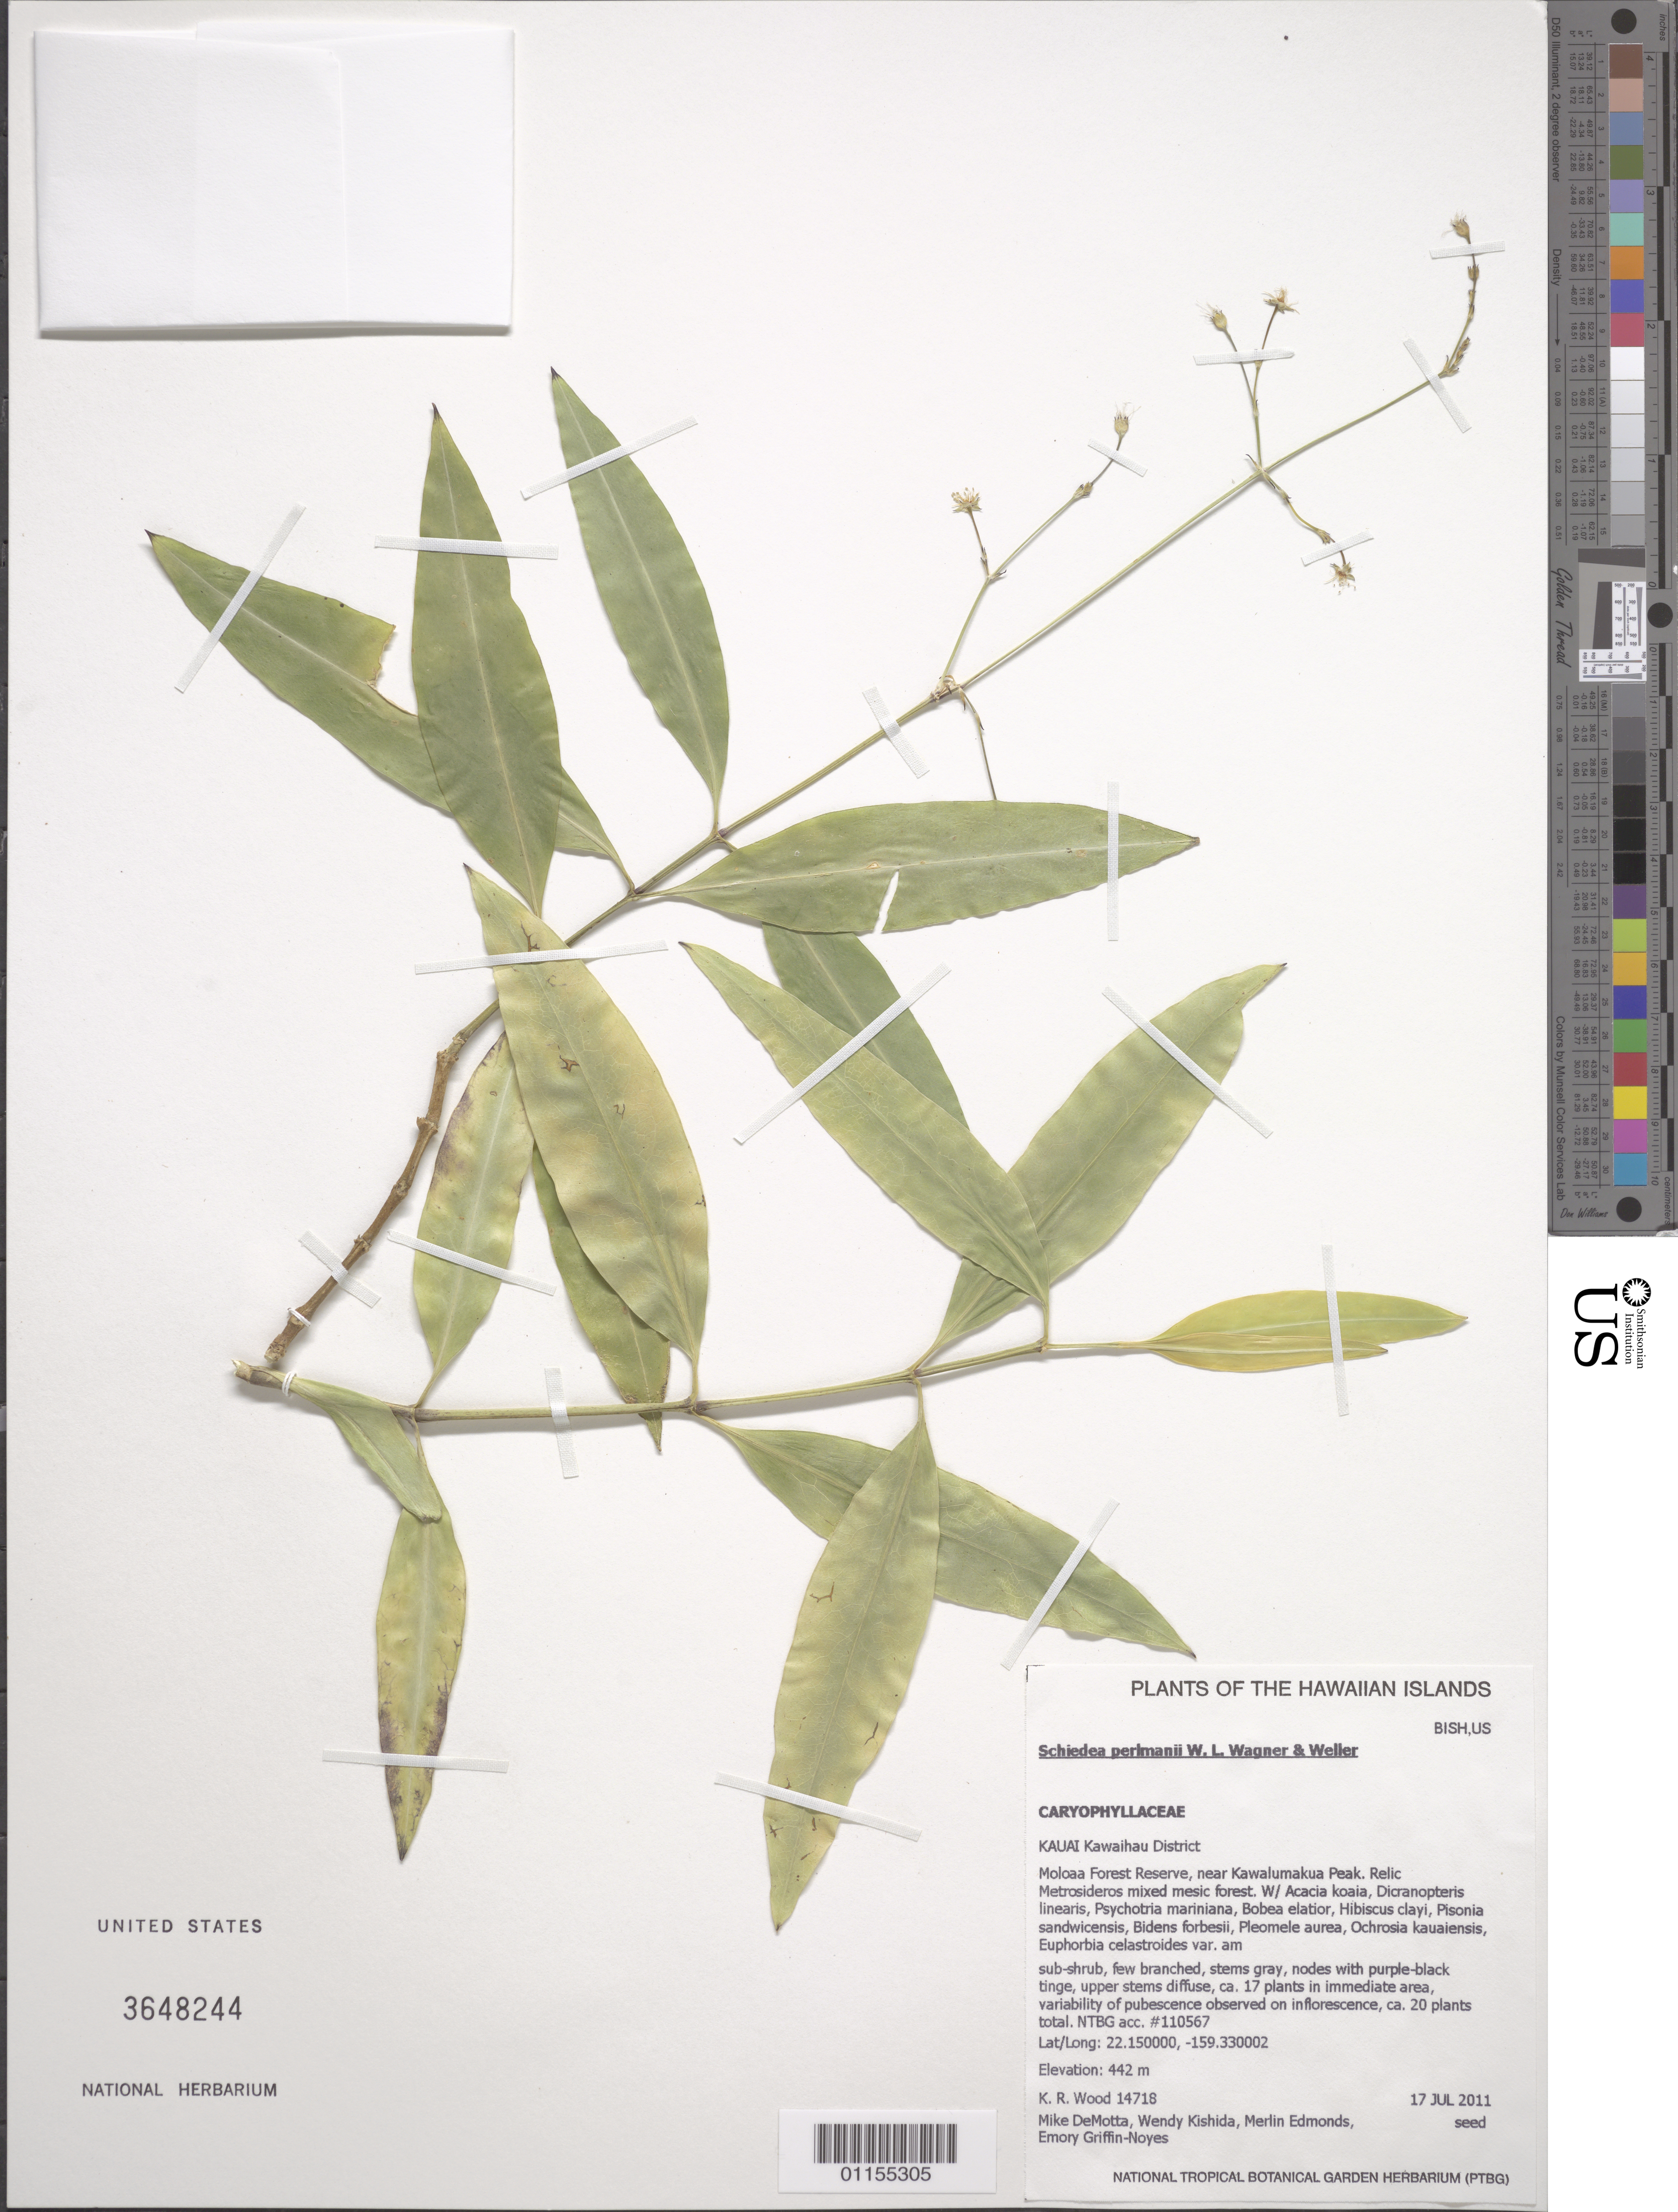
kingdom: Plantae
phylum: Tracheophyta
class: Magnoliopsida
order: Caryophyllales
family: Caryophyllaceae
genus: Schiedea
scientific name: Schiedea kauaiensis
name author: H. St. John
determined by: Wagner, W. L., (BOT), Smithsonian Institution - National Museum of Natural History (UNITED STATES)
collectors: K. R. Wood, M. DeMotta, W. Kishida, M. Edmonds & E. Griffin-Noyes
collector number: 14718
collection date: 2011-07-17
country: United States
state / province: Hawaii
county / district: Kauai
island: Kaua'i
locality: Kawaihau District, Moloaa Forest Reserve, near Kawalumakua Peak.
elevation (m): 442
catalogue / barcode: US 3648244